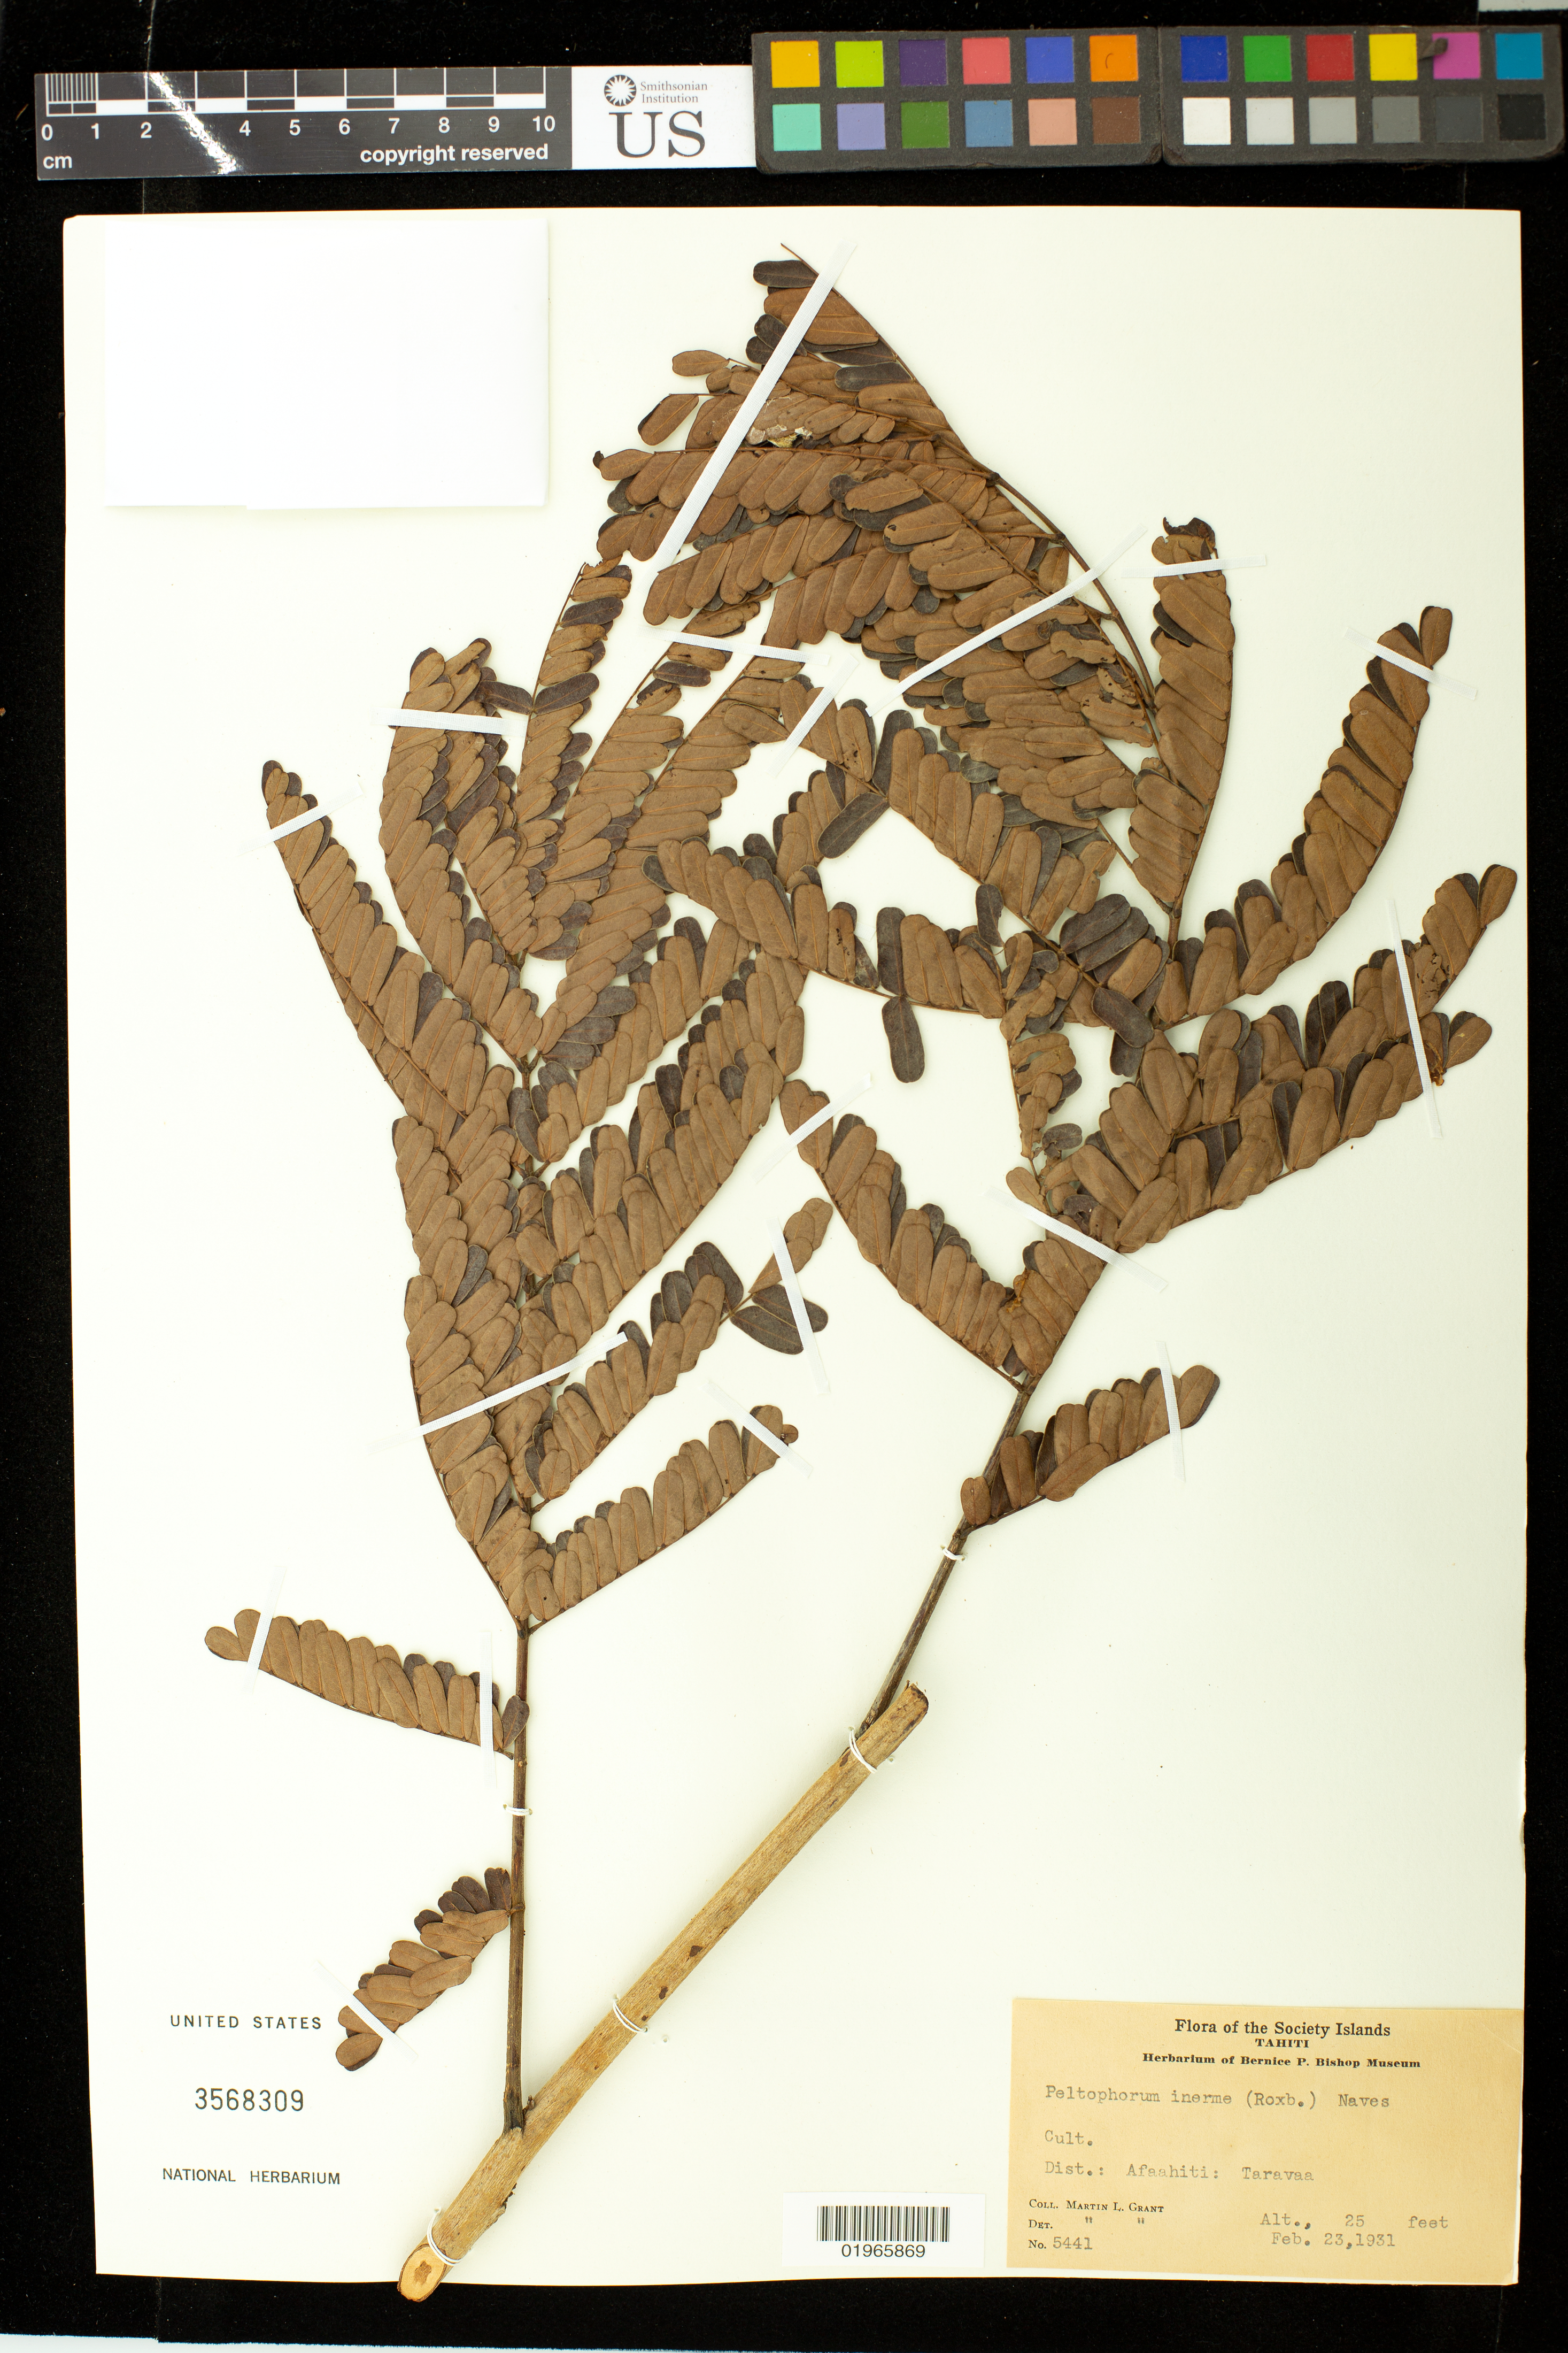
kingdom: Plantae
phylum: Tracheophyta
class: Magnoliopsida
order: Fabales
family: Fabaceae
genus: Peltophorum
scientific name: Peltophorum pterocarpum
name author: (DC.) Backer ex K. Heyne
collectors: M. L. Grant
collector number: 5441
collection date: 1931-02-23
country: French Polynesia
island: Tahiti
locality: Society Islands. Tahiti. District: Afaahiti, Taravaa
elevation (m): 8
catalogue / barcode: US 3568309